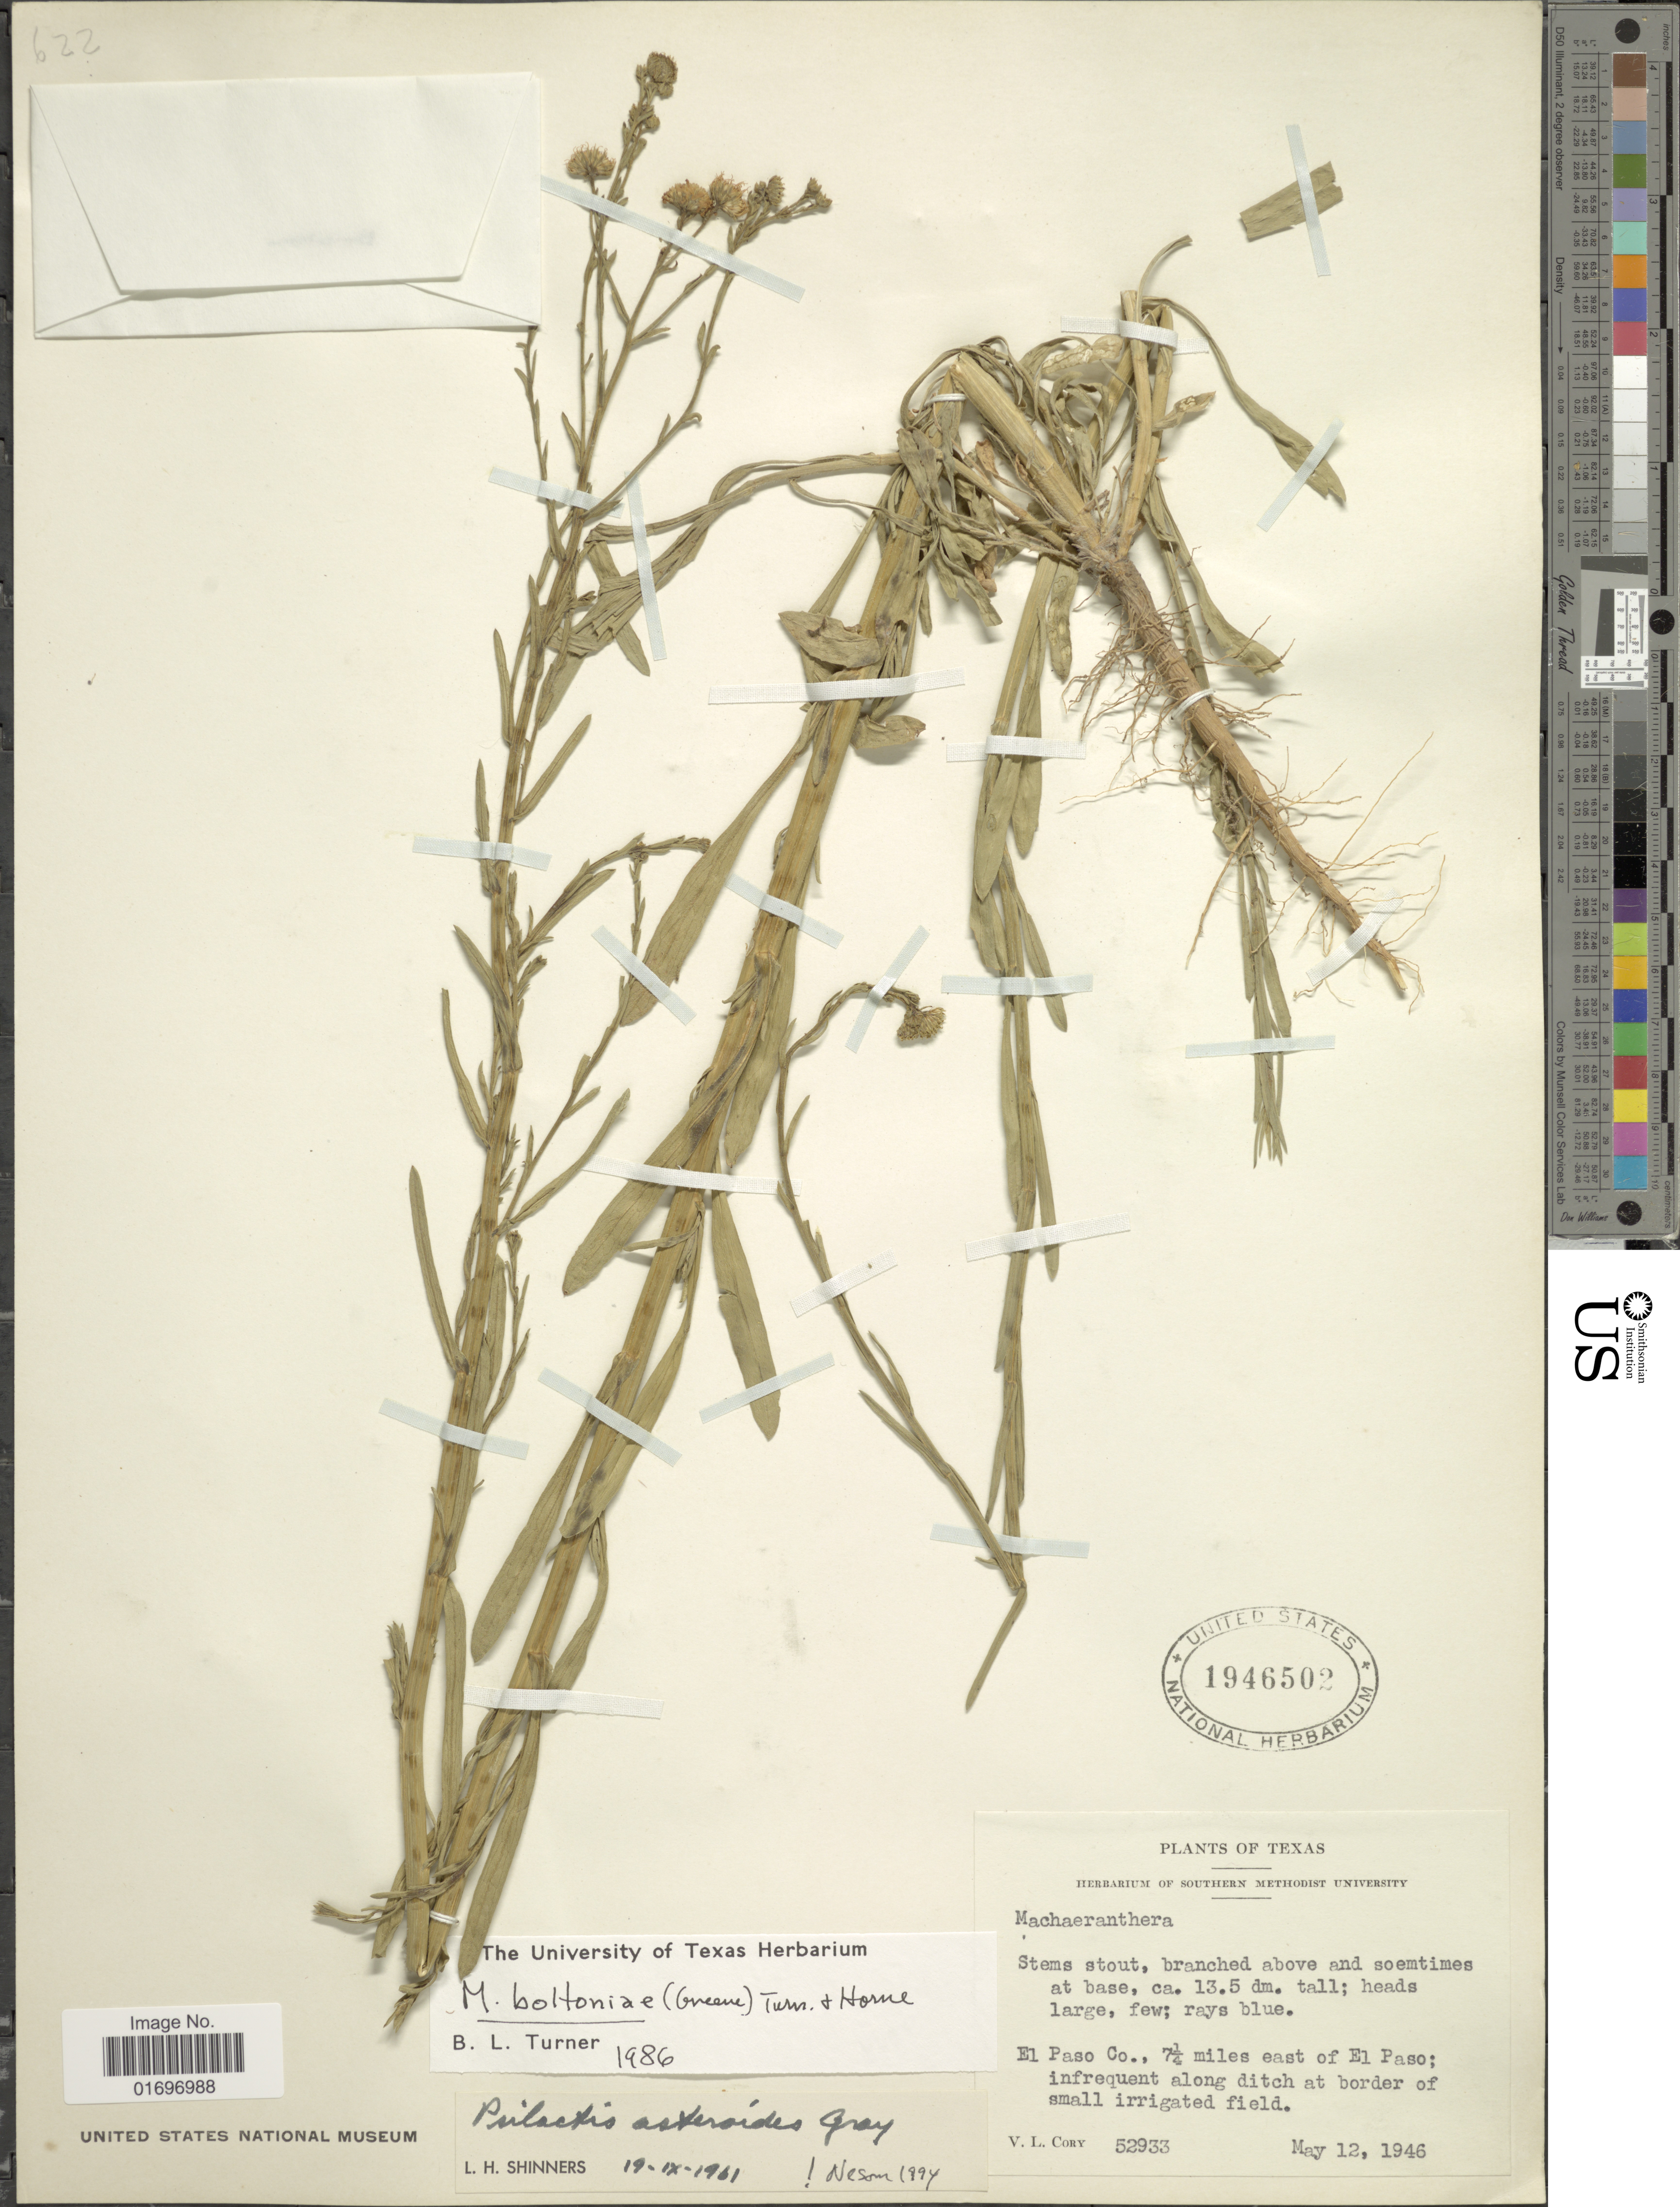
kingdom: Plantae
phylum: Tracheophyta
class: Magnoliopsida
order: Asterales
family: Asteraceae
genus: Psilactis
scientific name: Psilactis asteroides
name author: A. Gray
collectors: V. Cory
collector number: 52933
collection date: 1946-05-12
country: United States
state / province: Texas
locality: Texas. El Pasco Co., 7¼ miles east of El Paso; infrequent along ditch at border of small irrigated field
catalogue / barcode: US 1946502